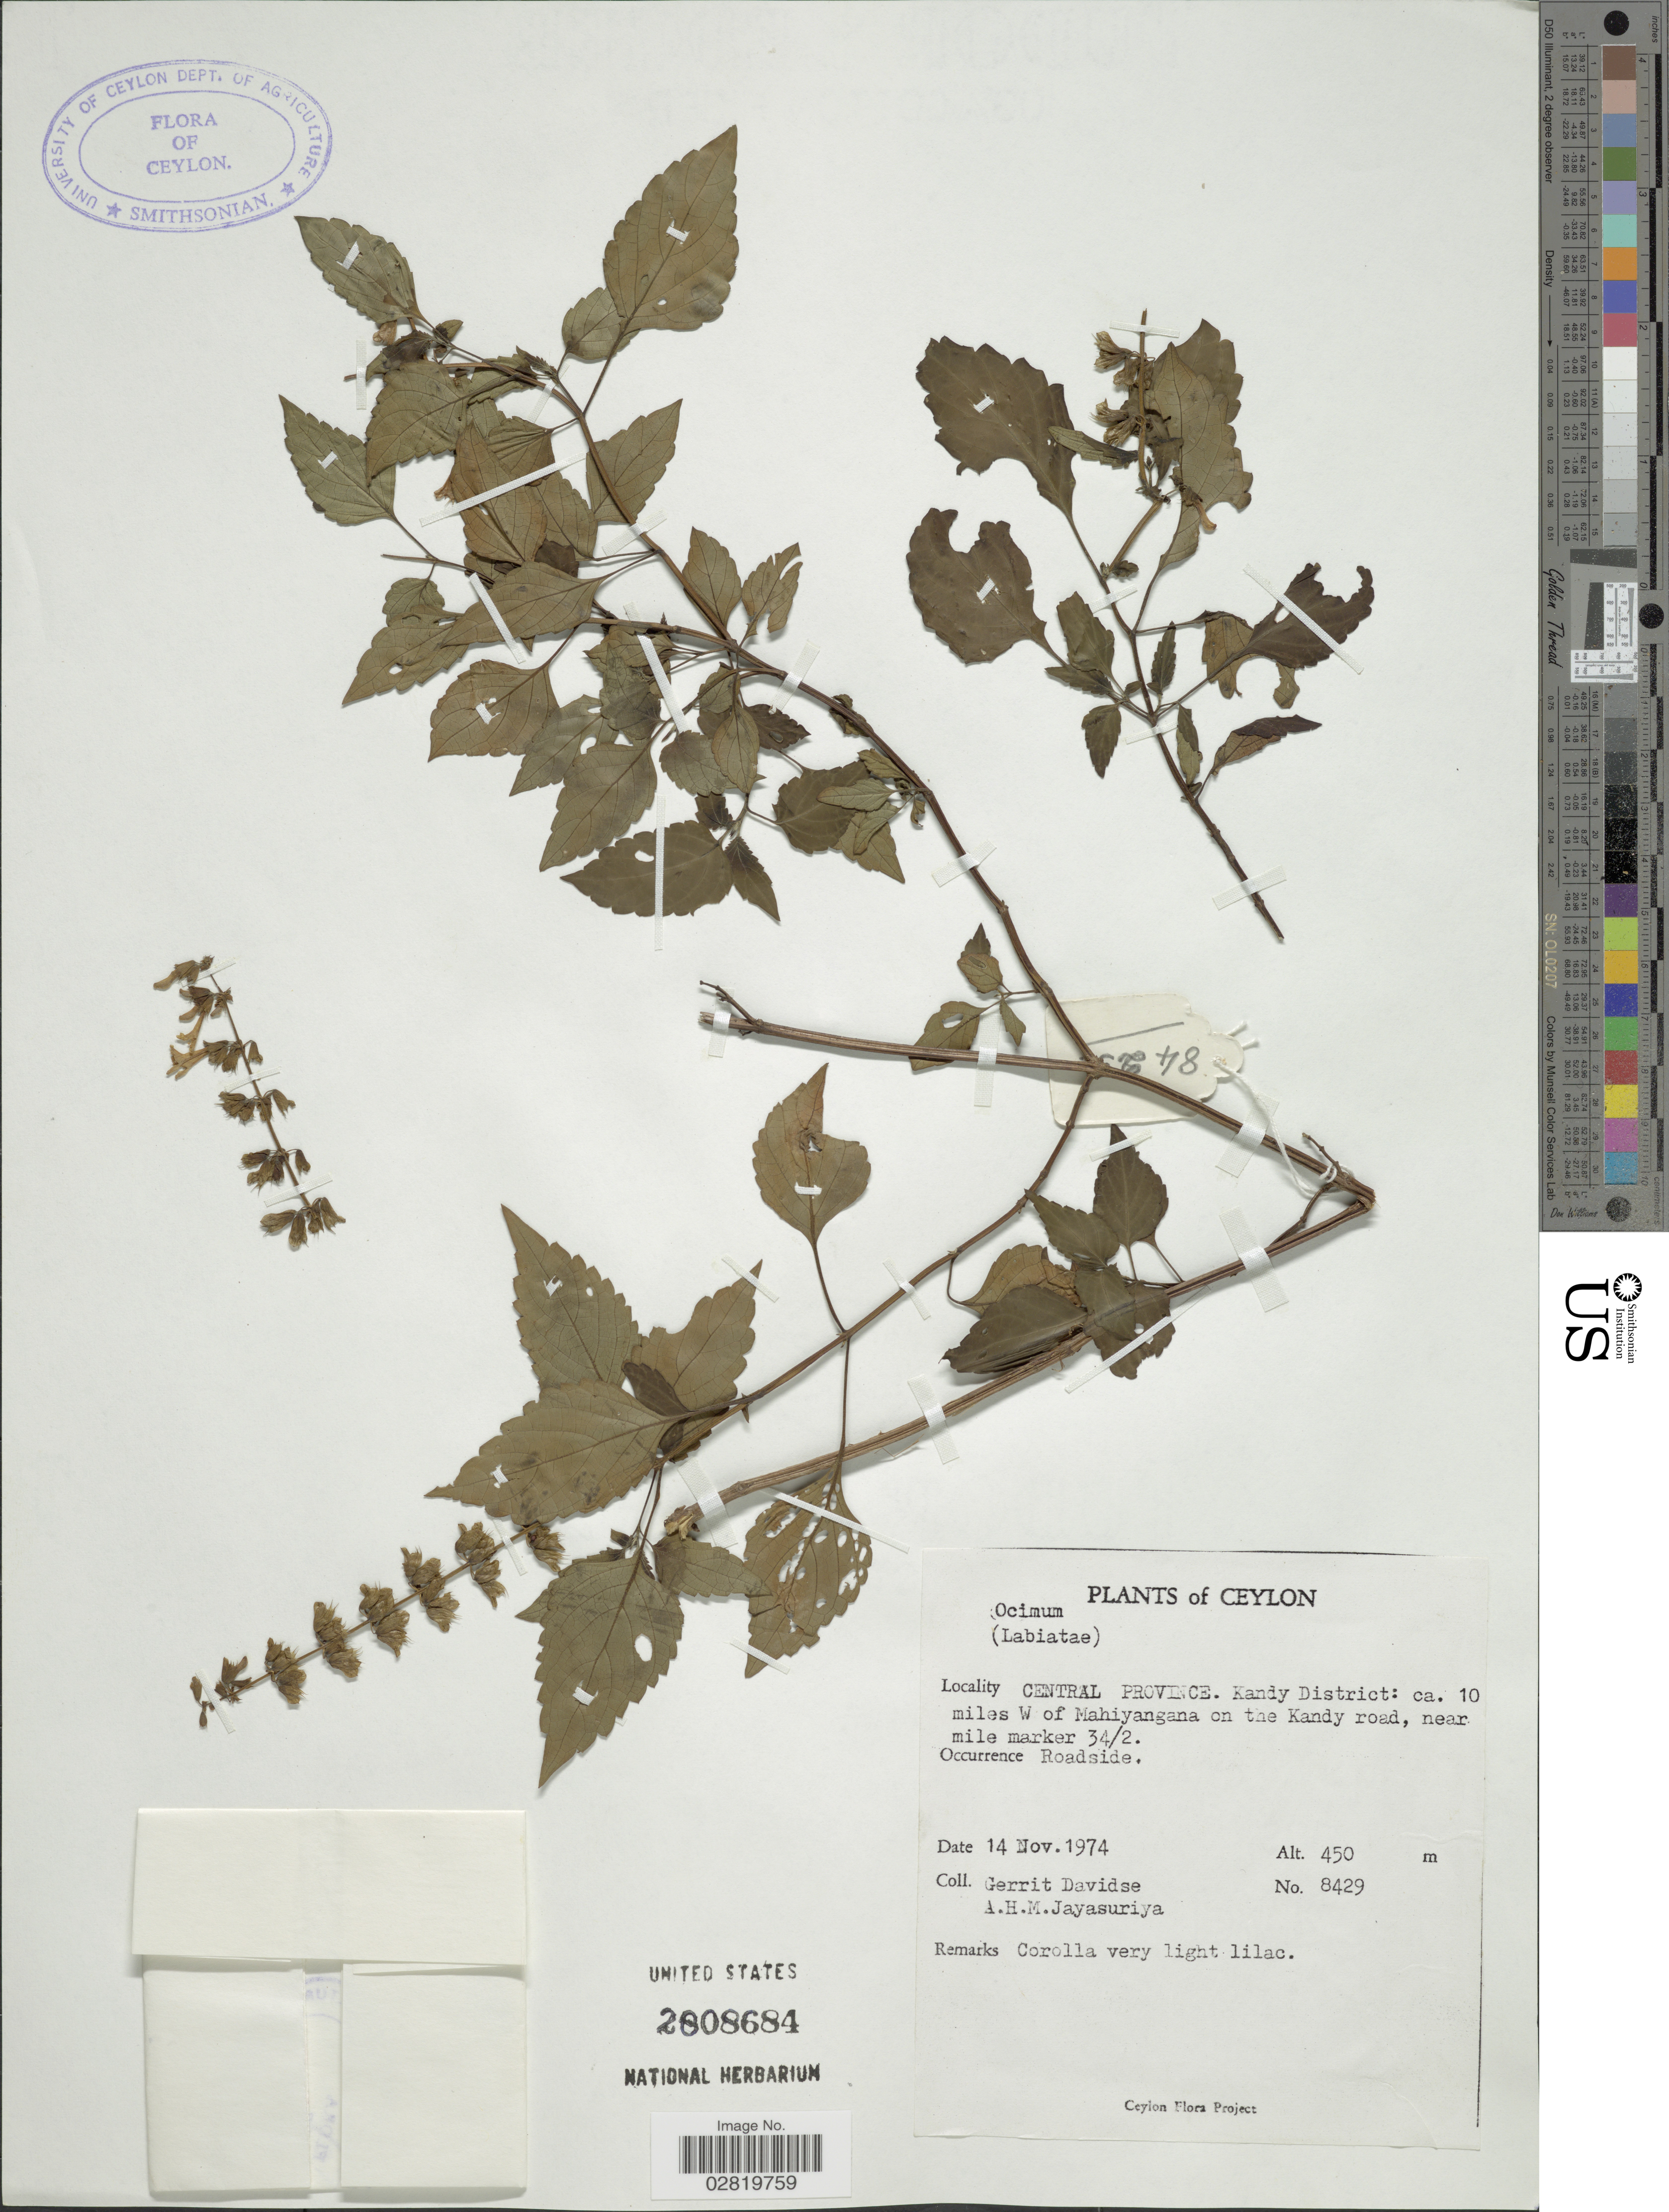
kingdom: Plantae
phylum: Tracheophyta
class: Magnoliopsida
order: Lamiales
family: Lamiaceae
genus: Ocimum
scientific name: Ocimum sp.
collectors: G. Davidse & A. H. Jayasuriya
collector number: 8429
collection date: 1974-11-14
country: Sri Lanka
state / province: Central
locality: Central Province. Kandy District: ca. 10 miles W of Mahiyangana on the Kandy road, near mile marker 34/2.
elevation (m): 450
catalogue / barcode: US 2808684